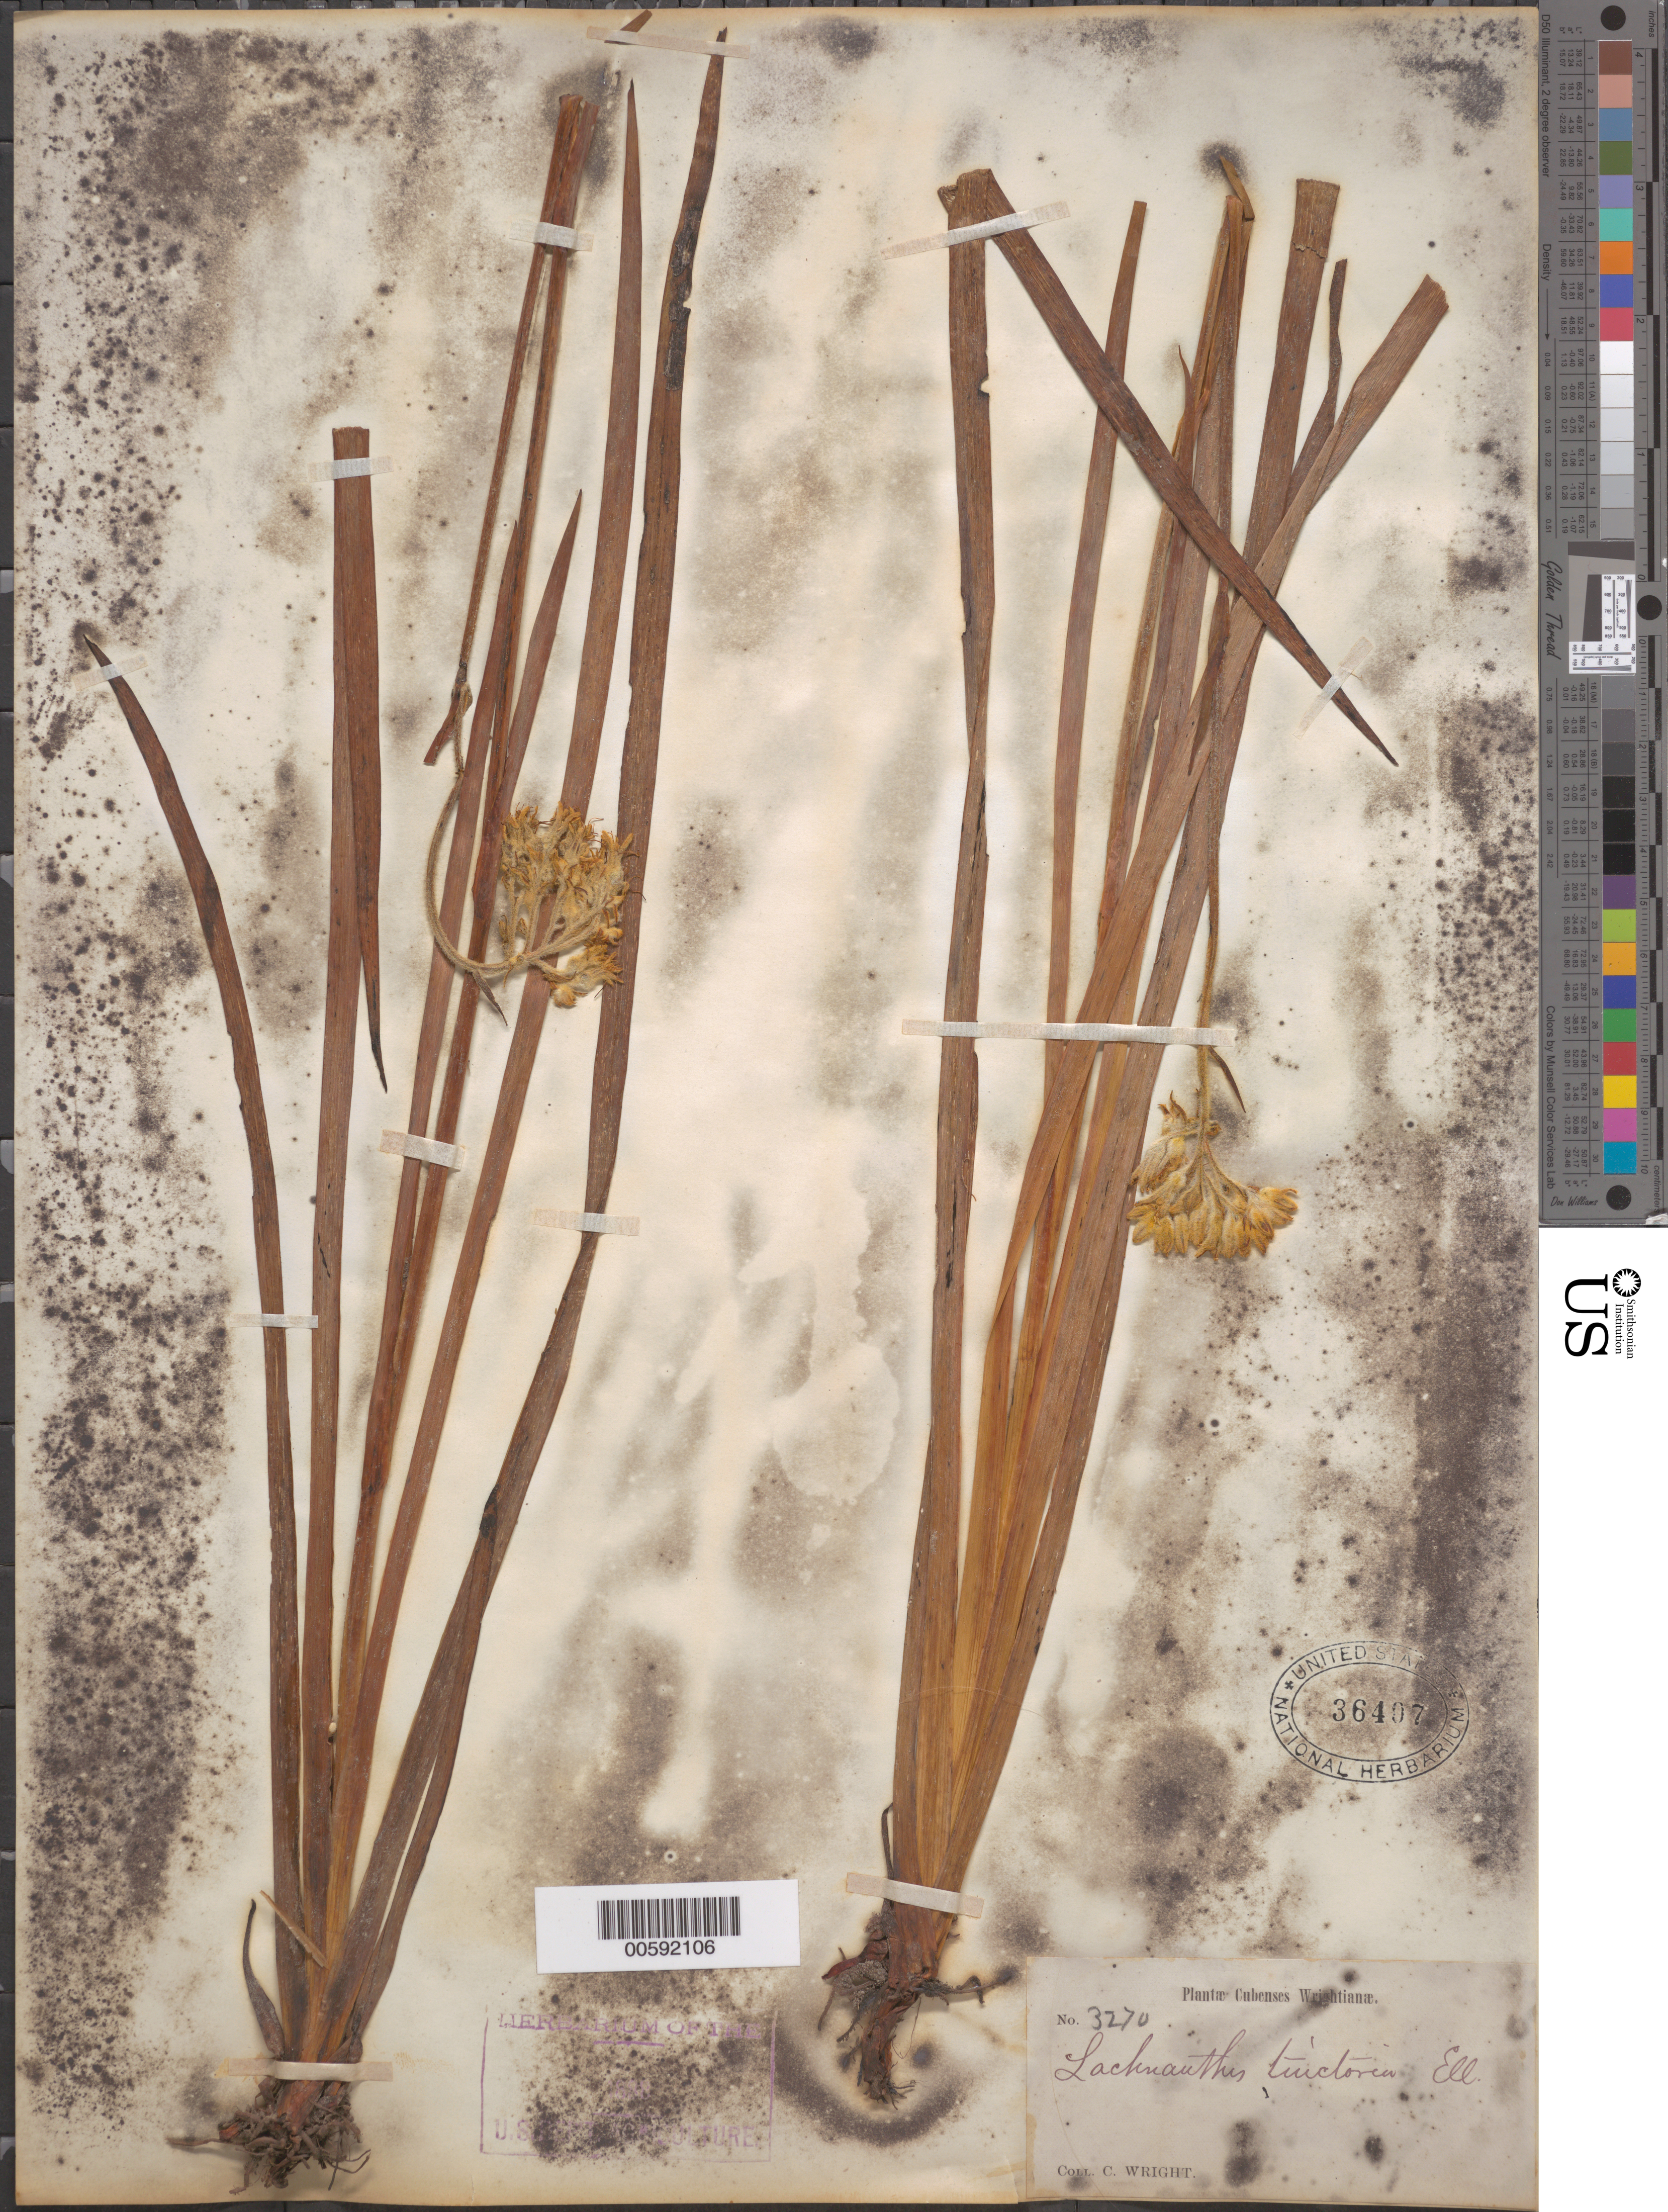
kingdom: Plantae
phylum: Tracheophyta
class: Liliopsida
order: Commelinales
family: Haemodoraceae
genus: Lachnanthes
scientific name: Lachnanthes tinctoria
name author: (Walter ex J.F. Gmel.) Elliott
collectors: C. Wright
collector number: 3270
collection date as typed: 1888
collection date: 1888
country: Cuba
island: Greater Antilles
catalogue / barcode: US 36407